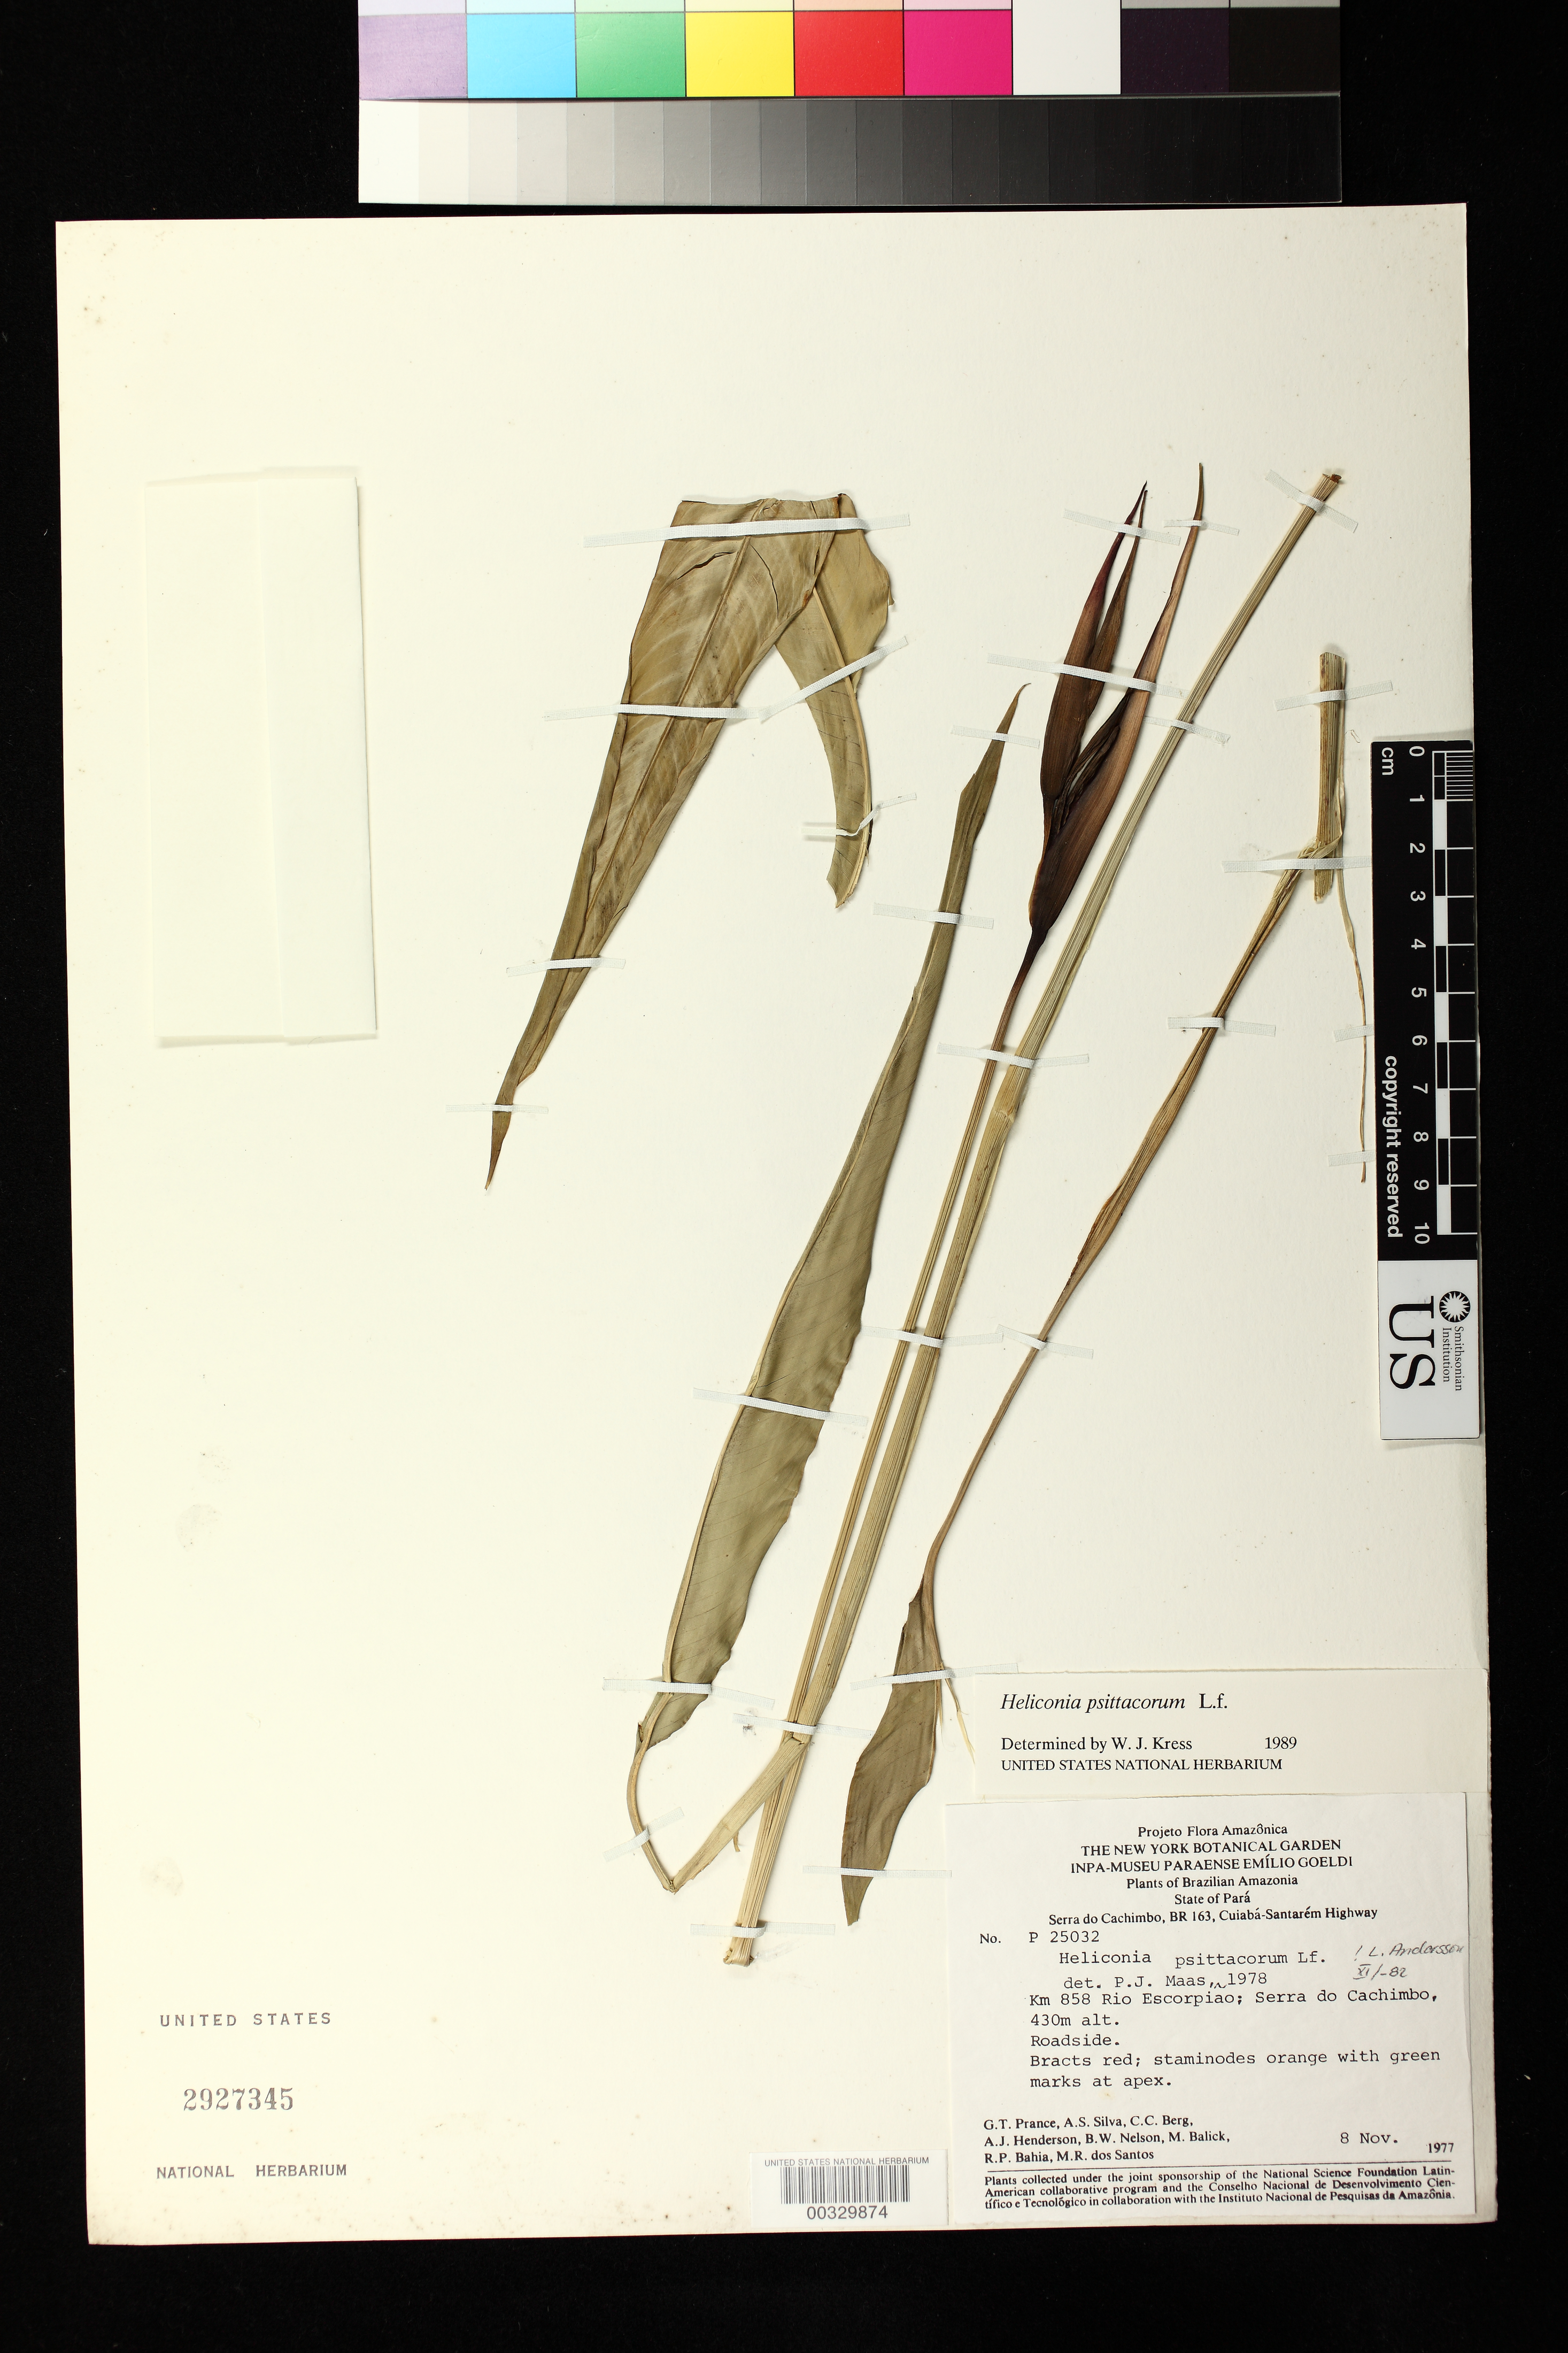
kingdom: Plantae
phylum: Tracheophyta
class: Liliopsida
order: Zingiberales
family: Heliconiaceae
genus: Heliconia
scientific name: Heliconia psittacorum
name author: L. f.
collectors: G. T. Prance, F. Chagas e Silva, C. C. Berg, A. J. Henderson & B. W. Nelson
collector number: P 25032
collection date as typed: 08 Nov 1977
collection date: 1977-11-08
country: Brazil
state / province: Pará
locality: Serra do cachimbo, br 163, cuiaba-santarem highway, km 858 rio escorpiao, serra do cachimbo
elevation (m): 430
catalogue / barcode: US 2927345